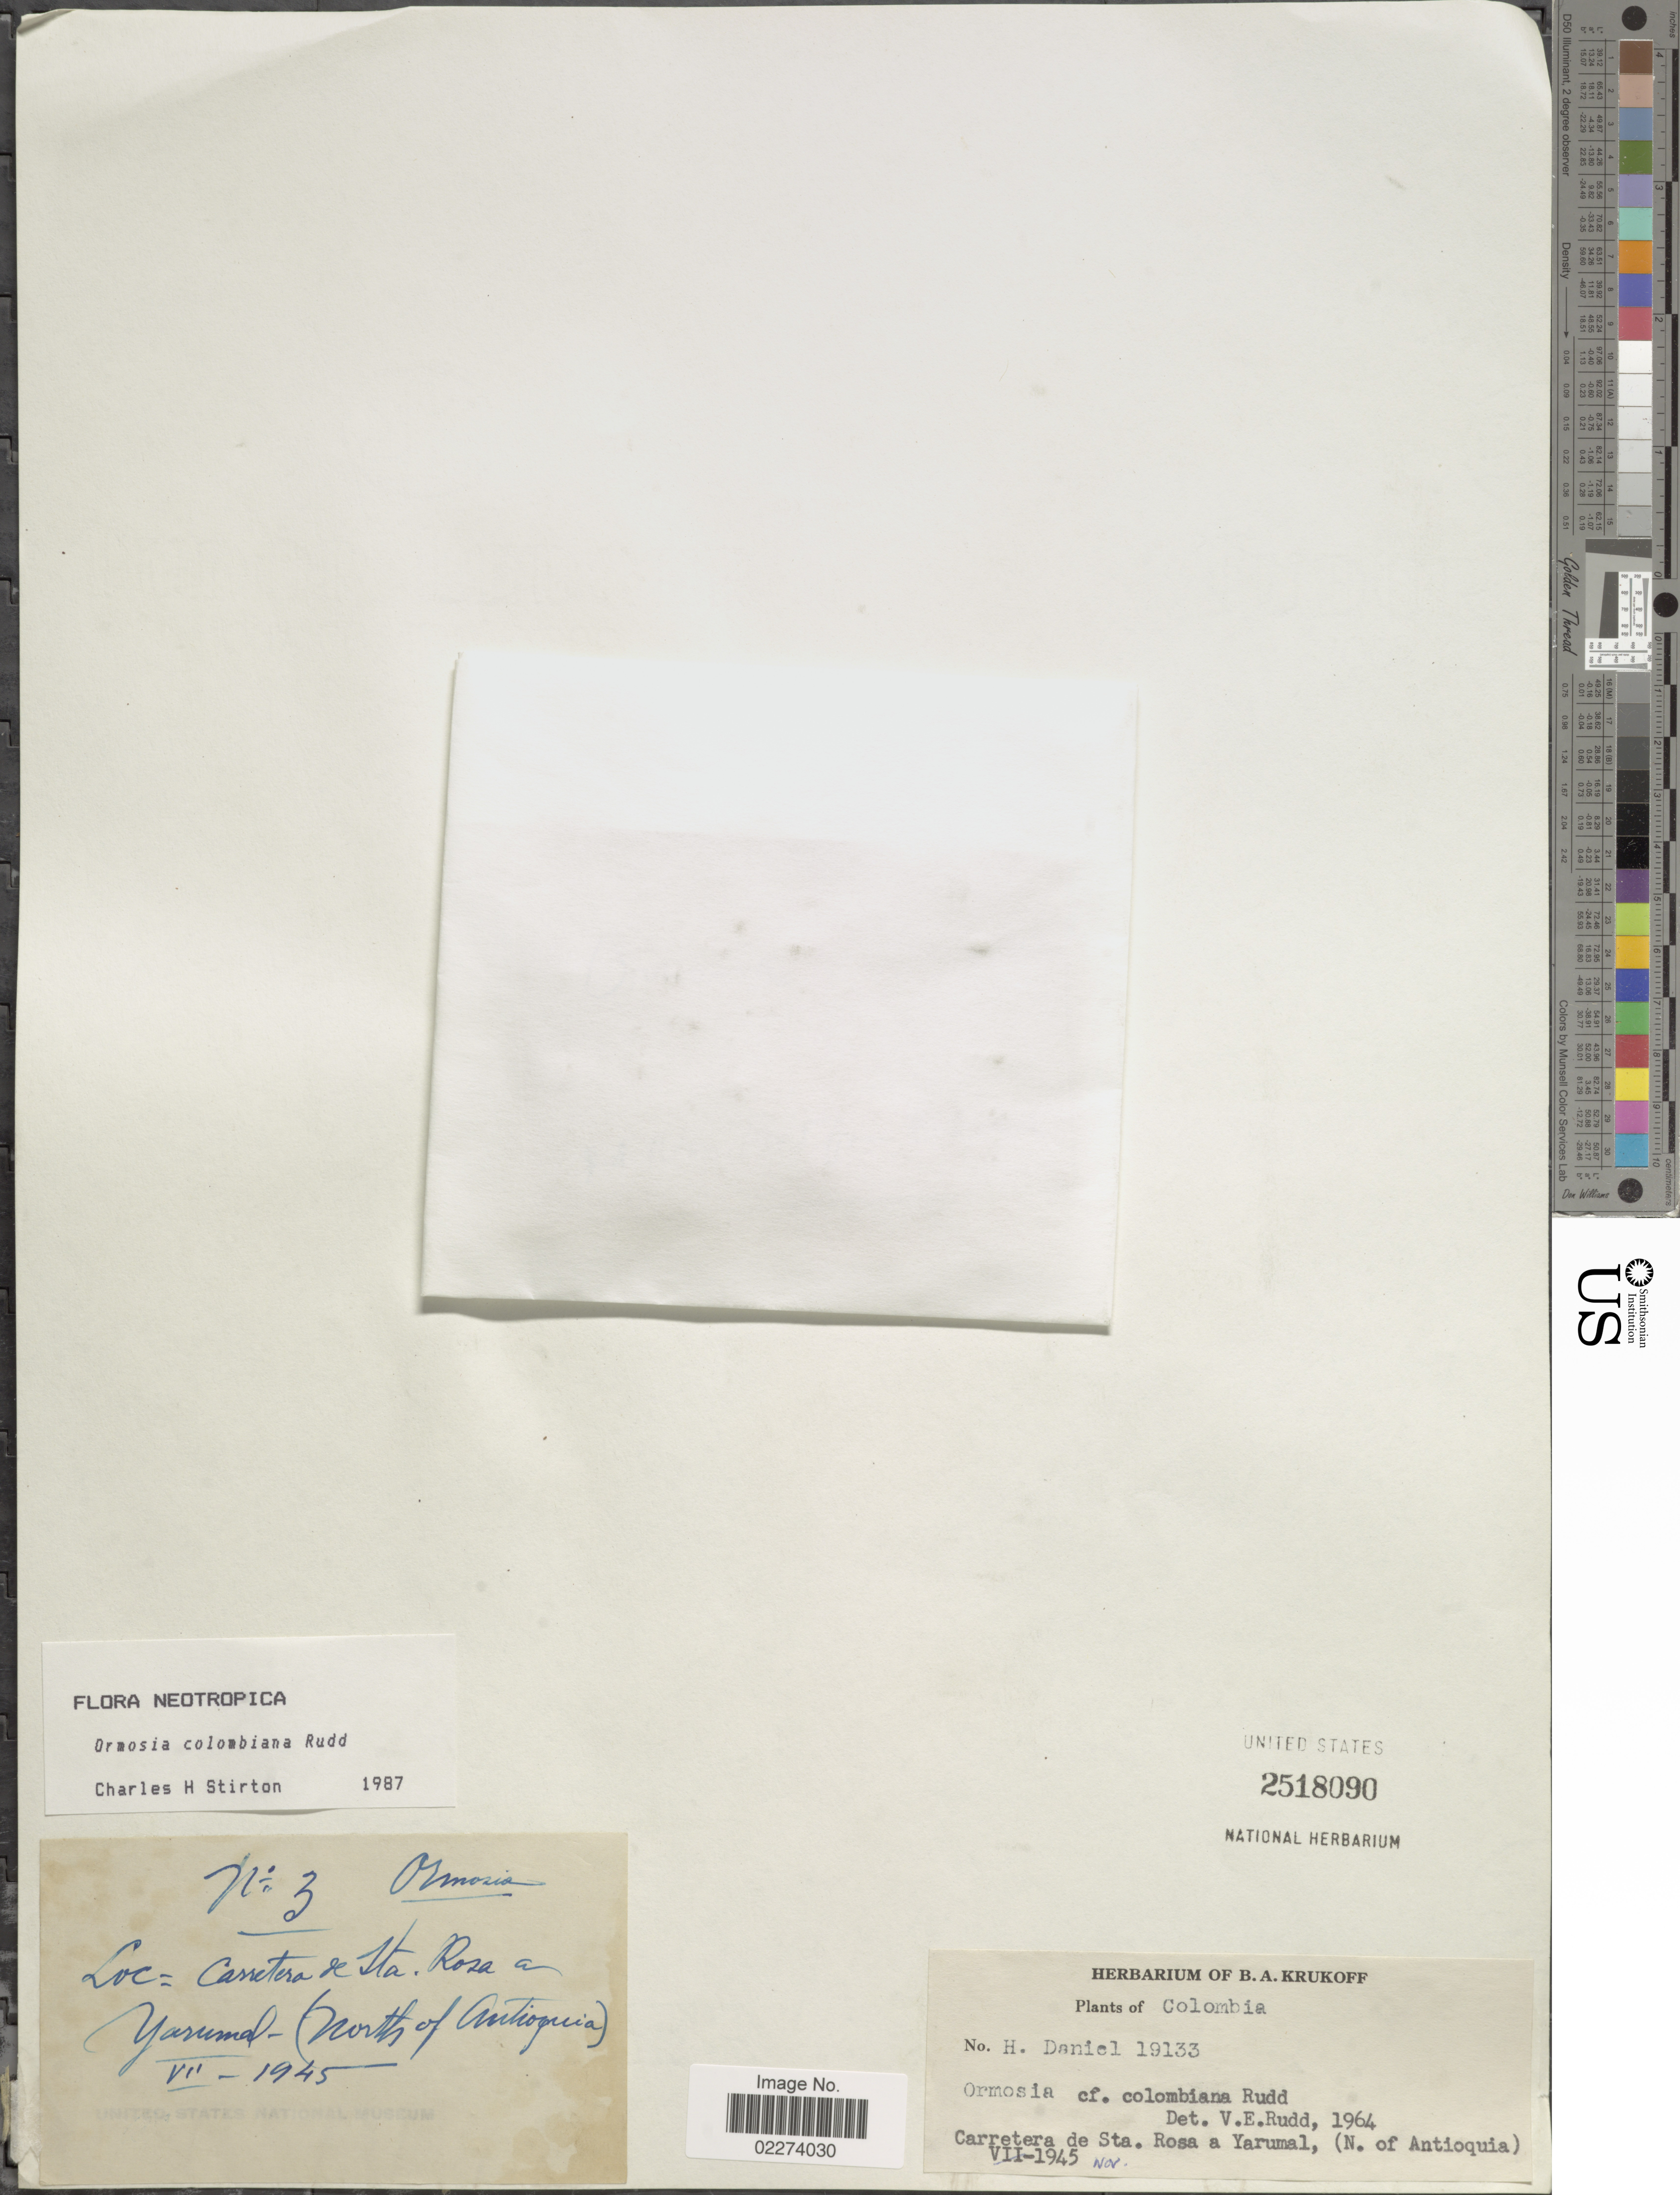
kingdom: Plantae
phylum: Tracheophyta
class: Magnoliopsida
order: Fabales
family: Fabaceae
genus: Ormosia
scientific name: Ormosia colombiana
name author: Rudd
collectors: H. Daniel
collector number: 19133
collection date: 1945-07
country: Colombia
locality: Carretera de Sta. Rosa a Yarumal, (N. of Antioquia)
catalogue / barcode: US 2518090